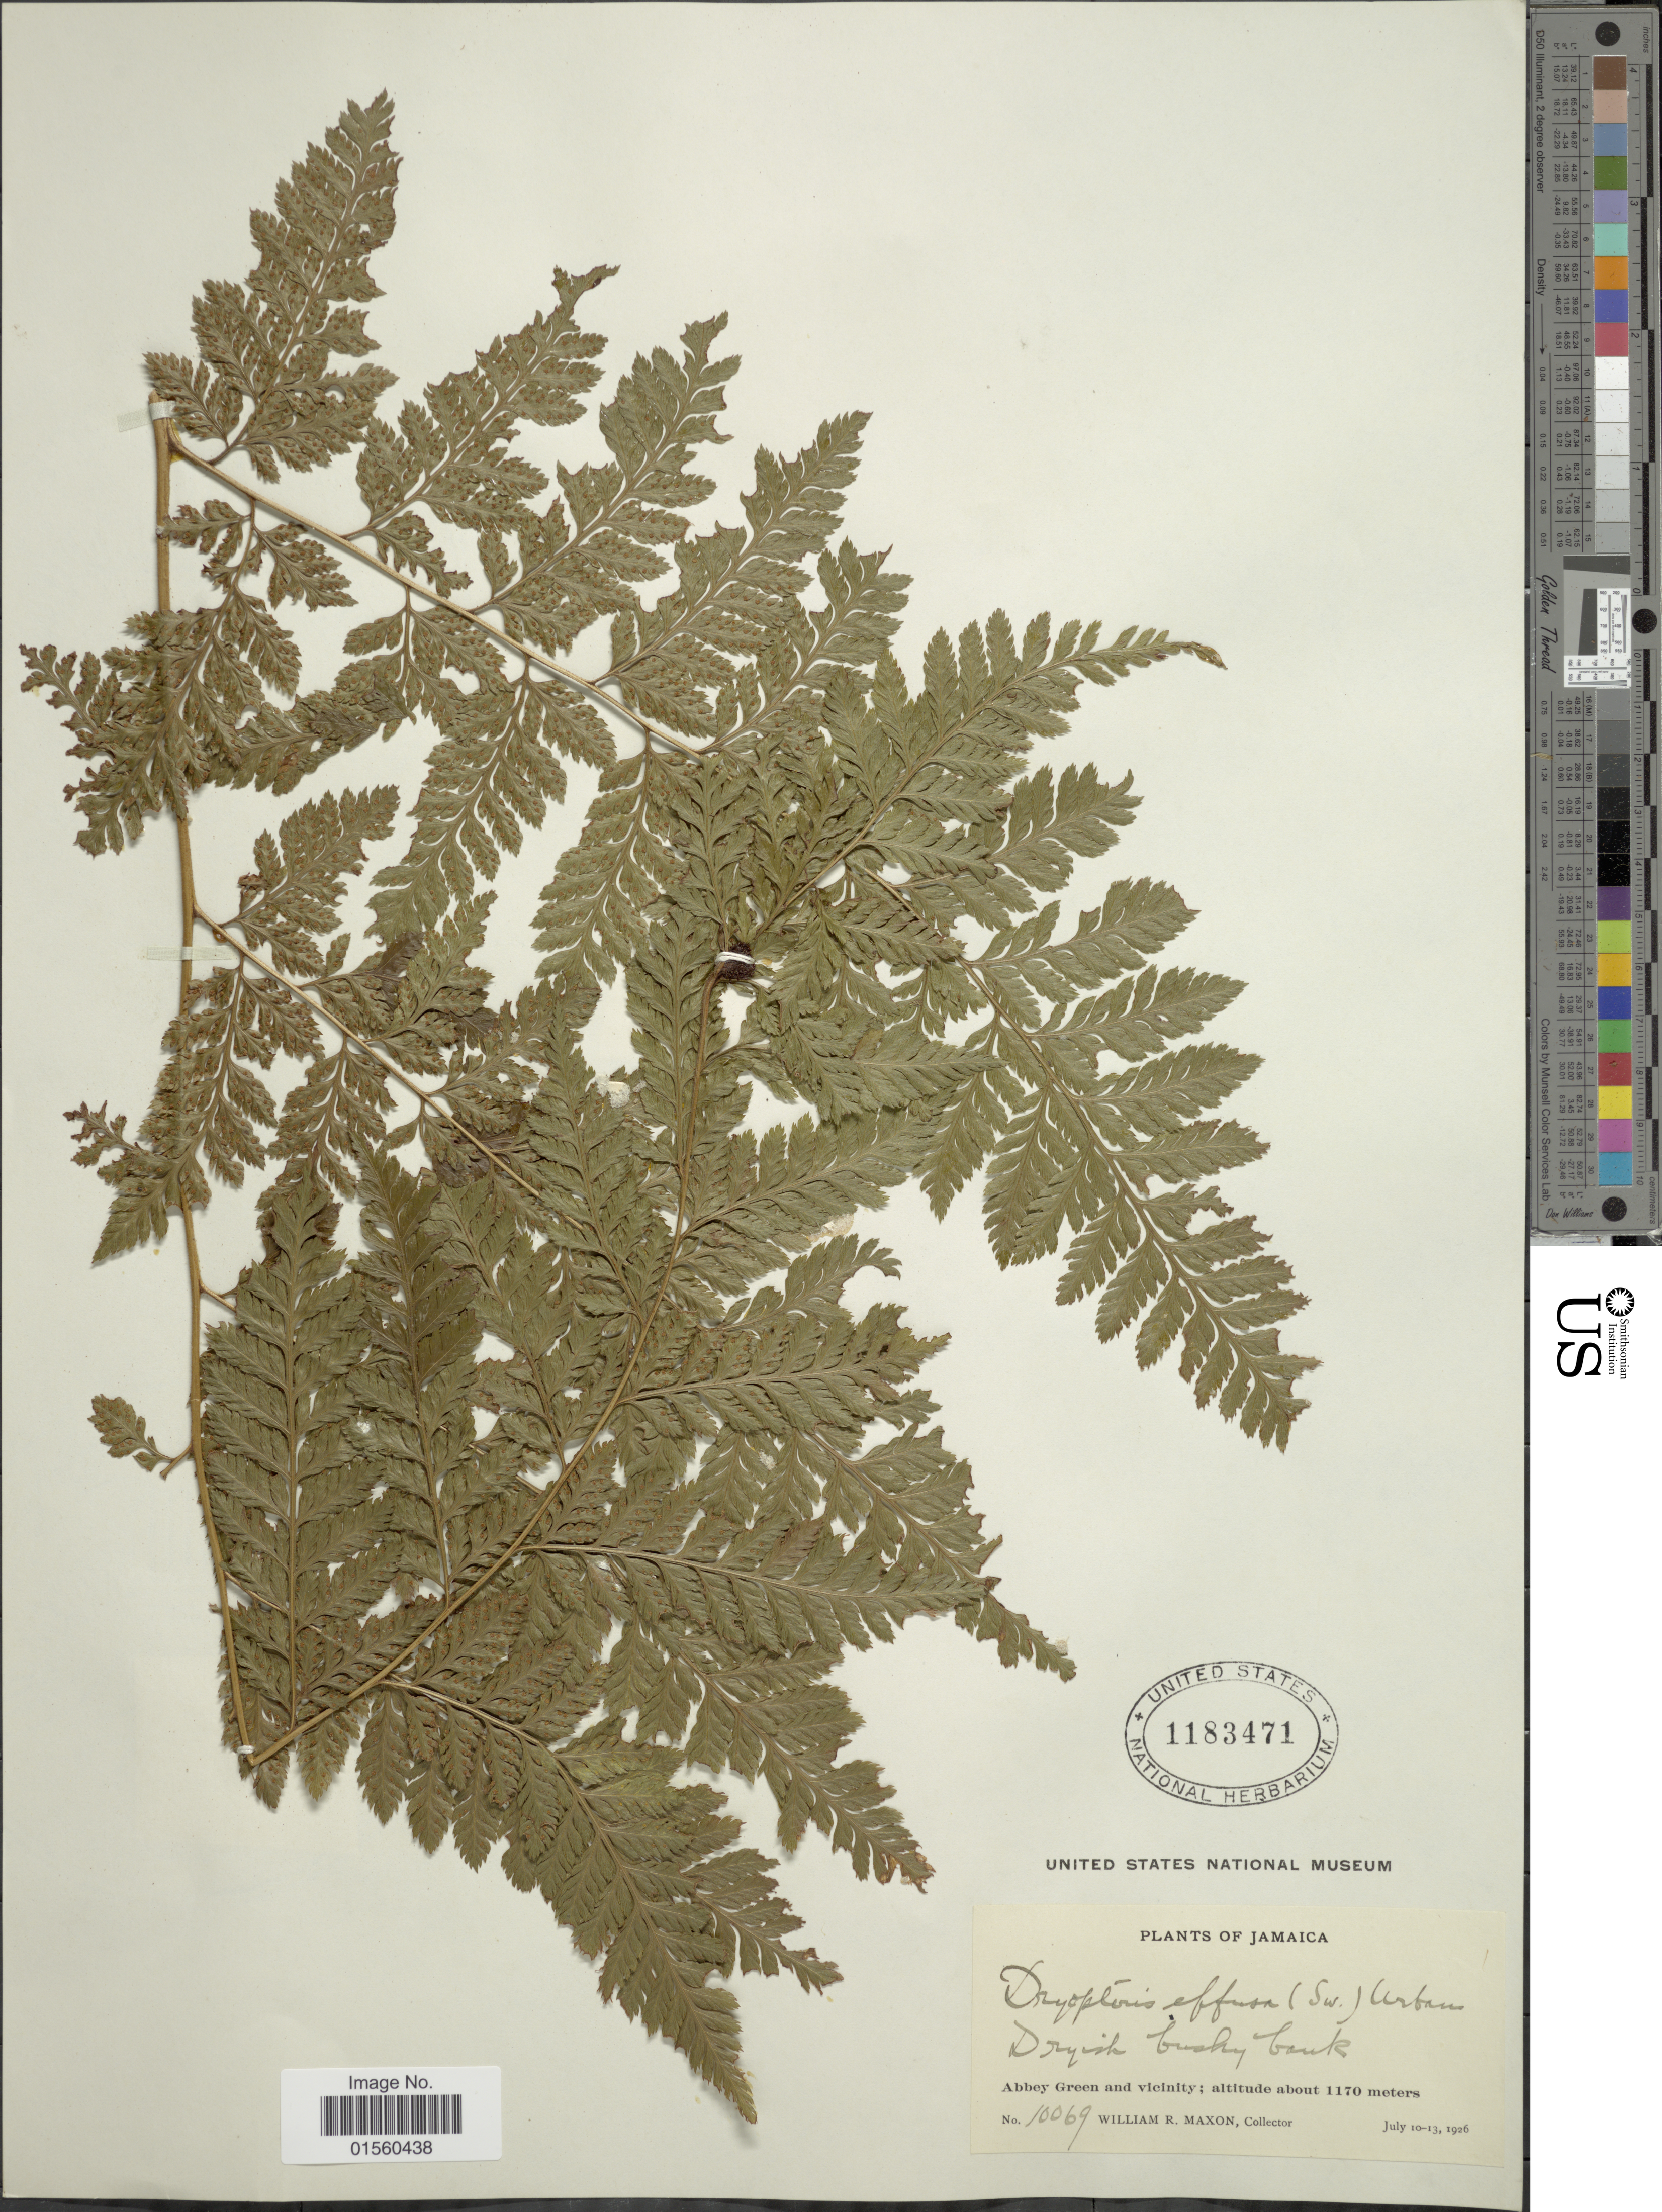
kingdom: Plantae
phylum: Tracheophyta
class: Polypodiopsida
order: Polypodiales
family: Dryopteridaceae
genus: Parapolystichum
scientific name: Parapolystichum effusum var. effusum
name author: (Sw.) Ching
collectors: W. R. Maxon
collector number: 10069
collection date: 1926-07-10/1926-07-13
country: Jamaica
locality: Abbey Green and vicinity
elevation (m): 1170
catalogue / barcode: US 1183471